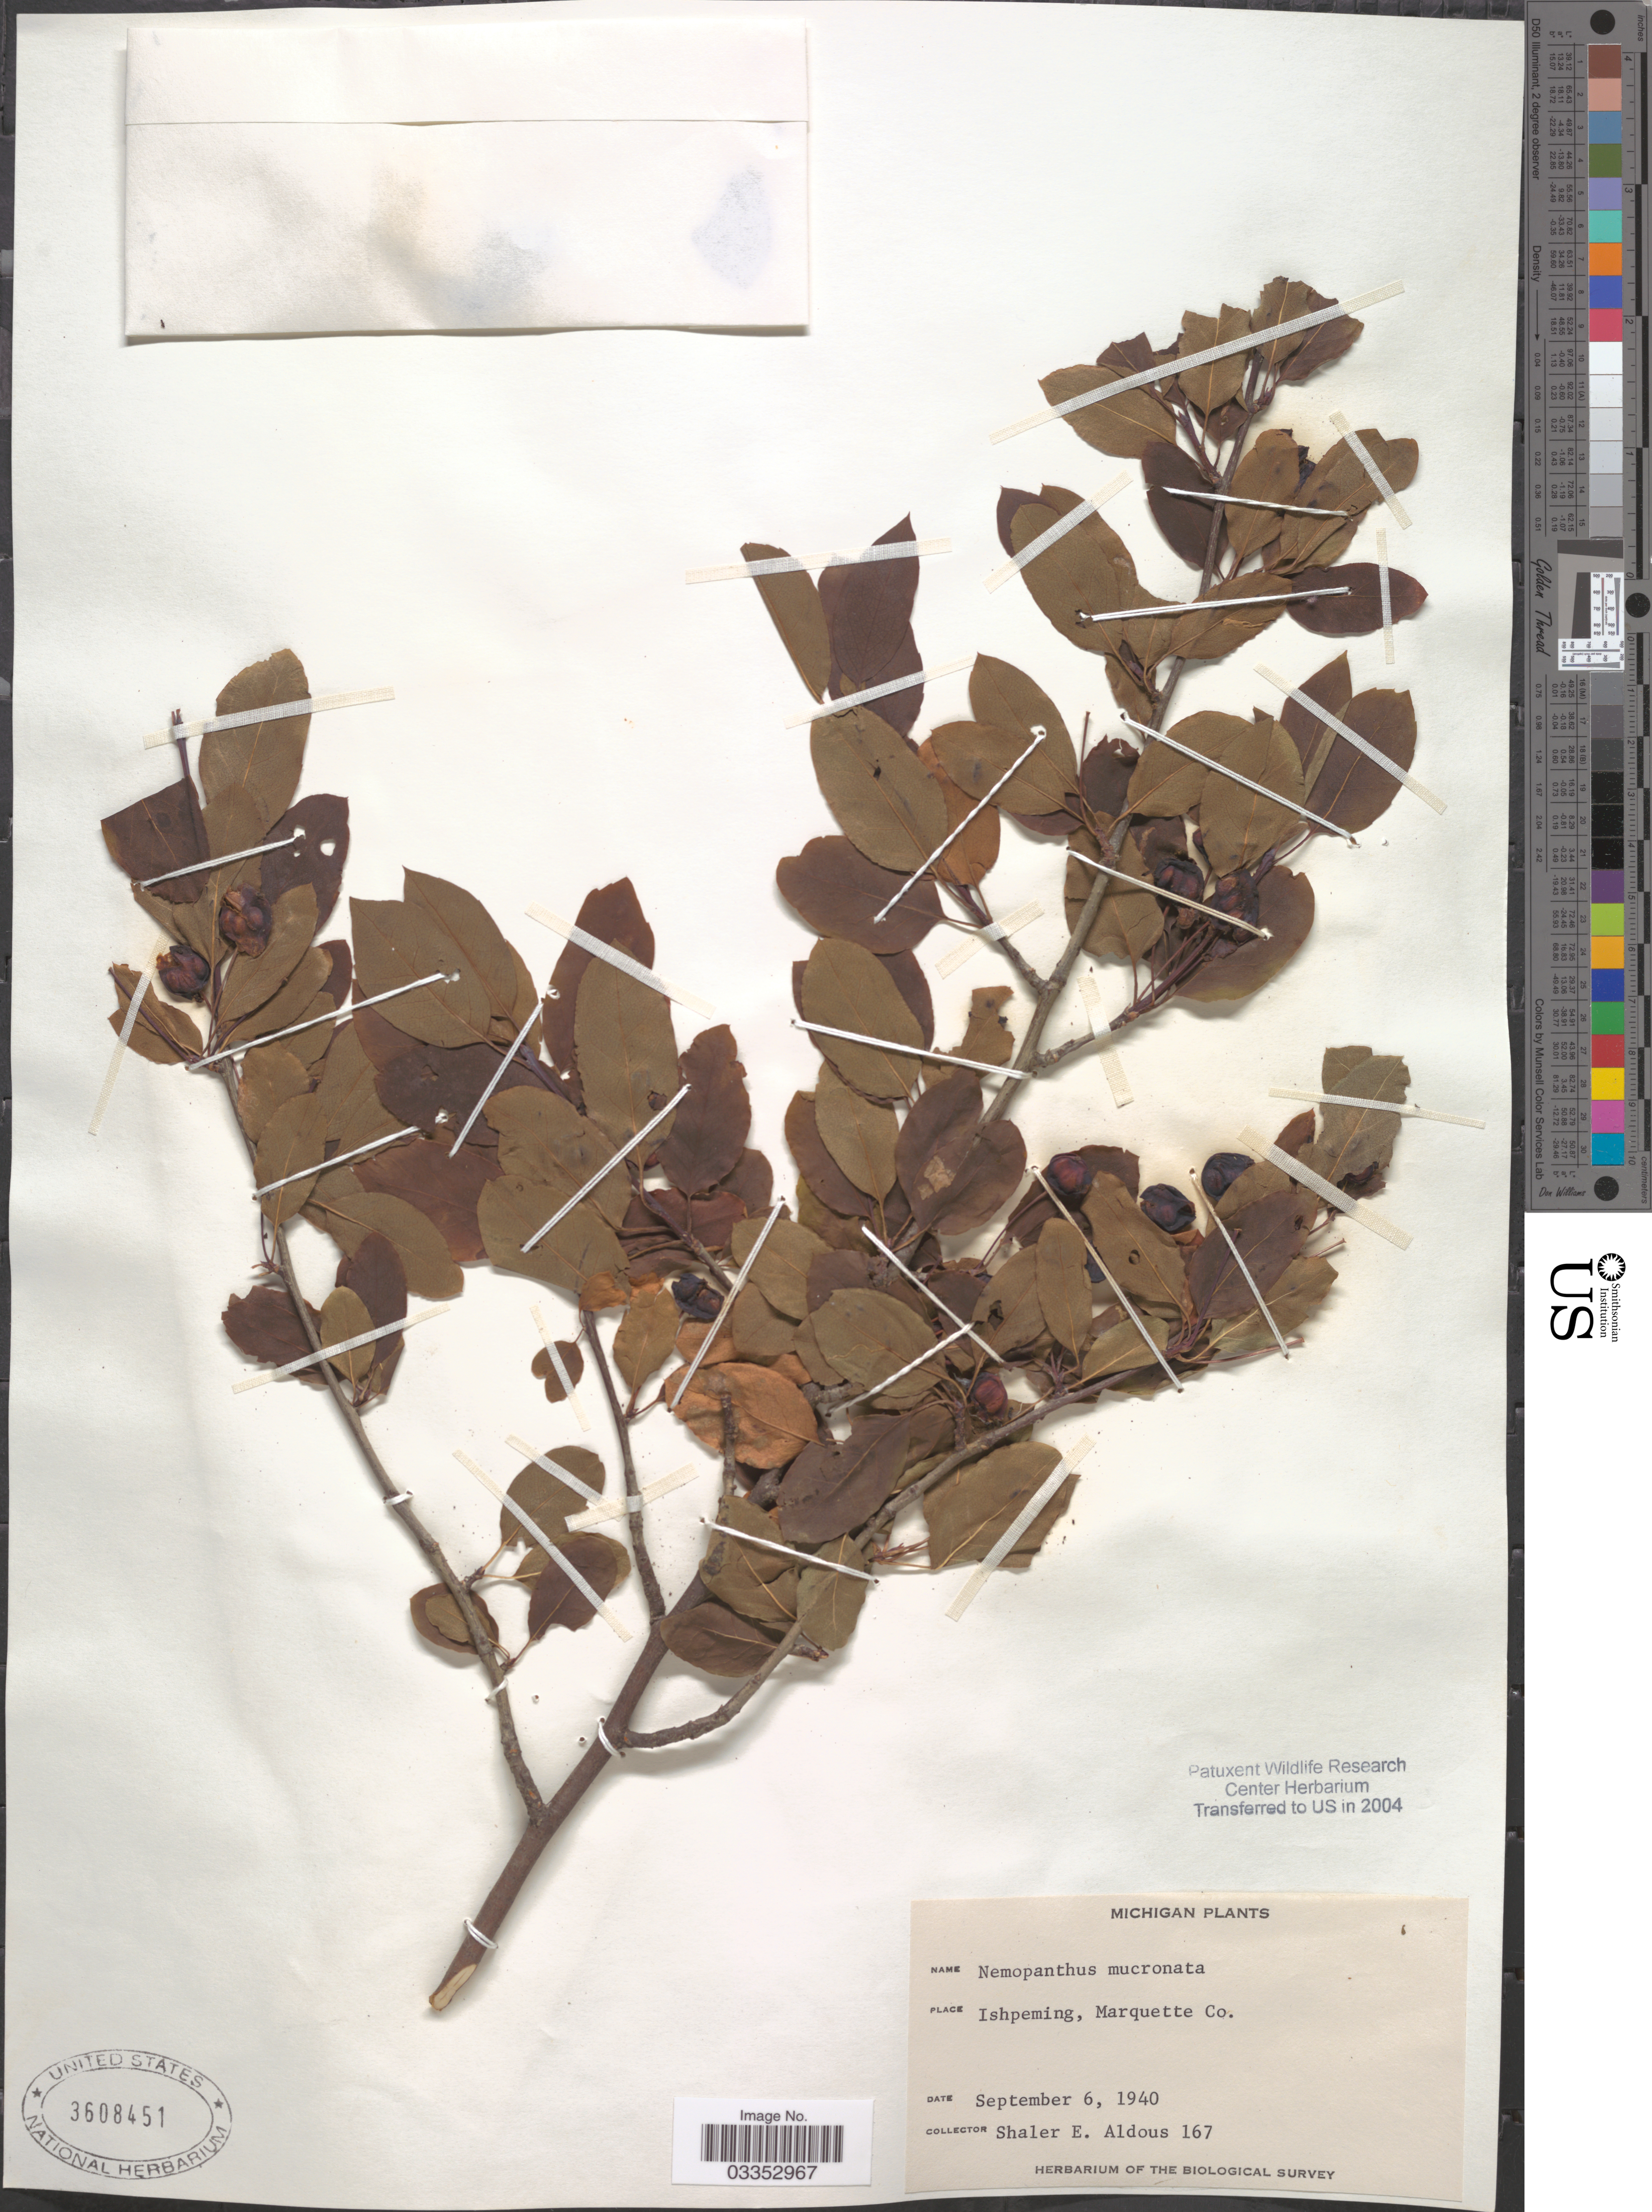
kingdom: Plantae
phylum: Tracheophyta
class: Magnoliopsida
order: Aquifoliales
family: Aquifoliaceae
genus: Nemopanthus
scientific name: Nemopanthus mucronatus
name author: (L.) Trel.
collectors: S. Aldous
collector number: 167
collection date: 1940-09-06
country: United States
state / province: Michigan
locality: Ishpeming, Marquette Co.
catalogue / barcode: US 3608451